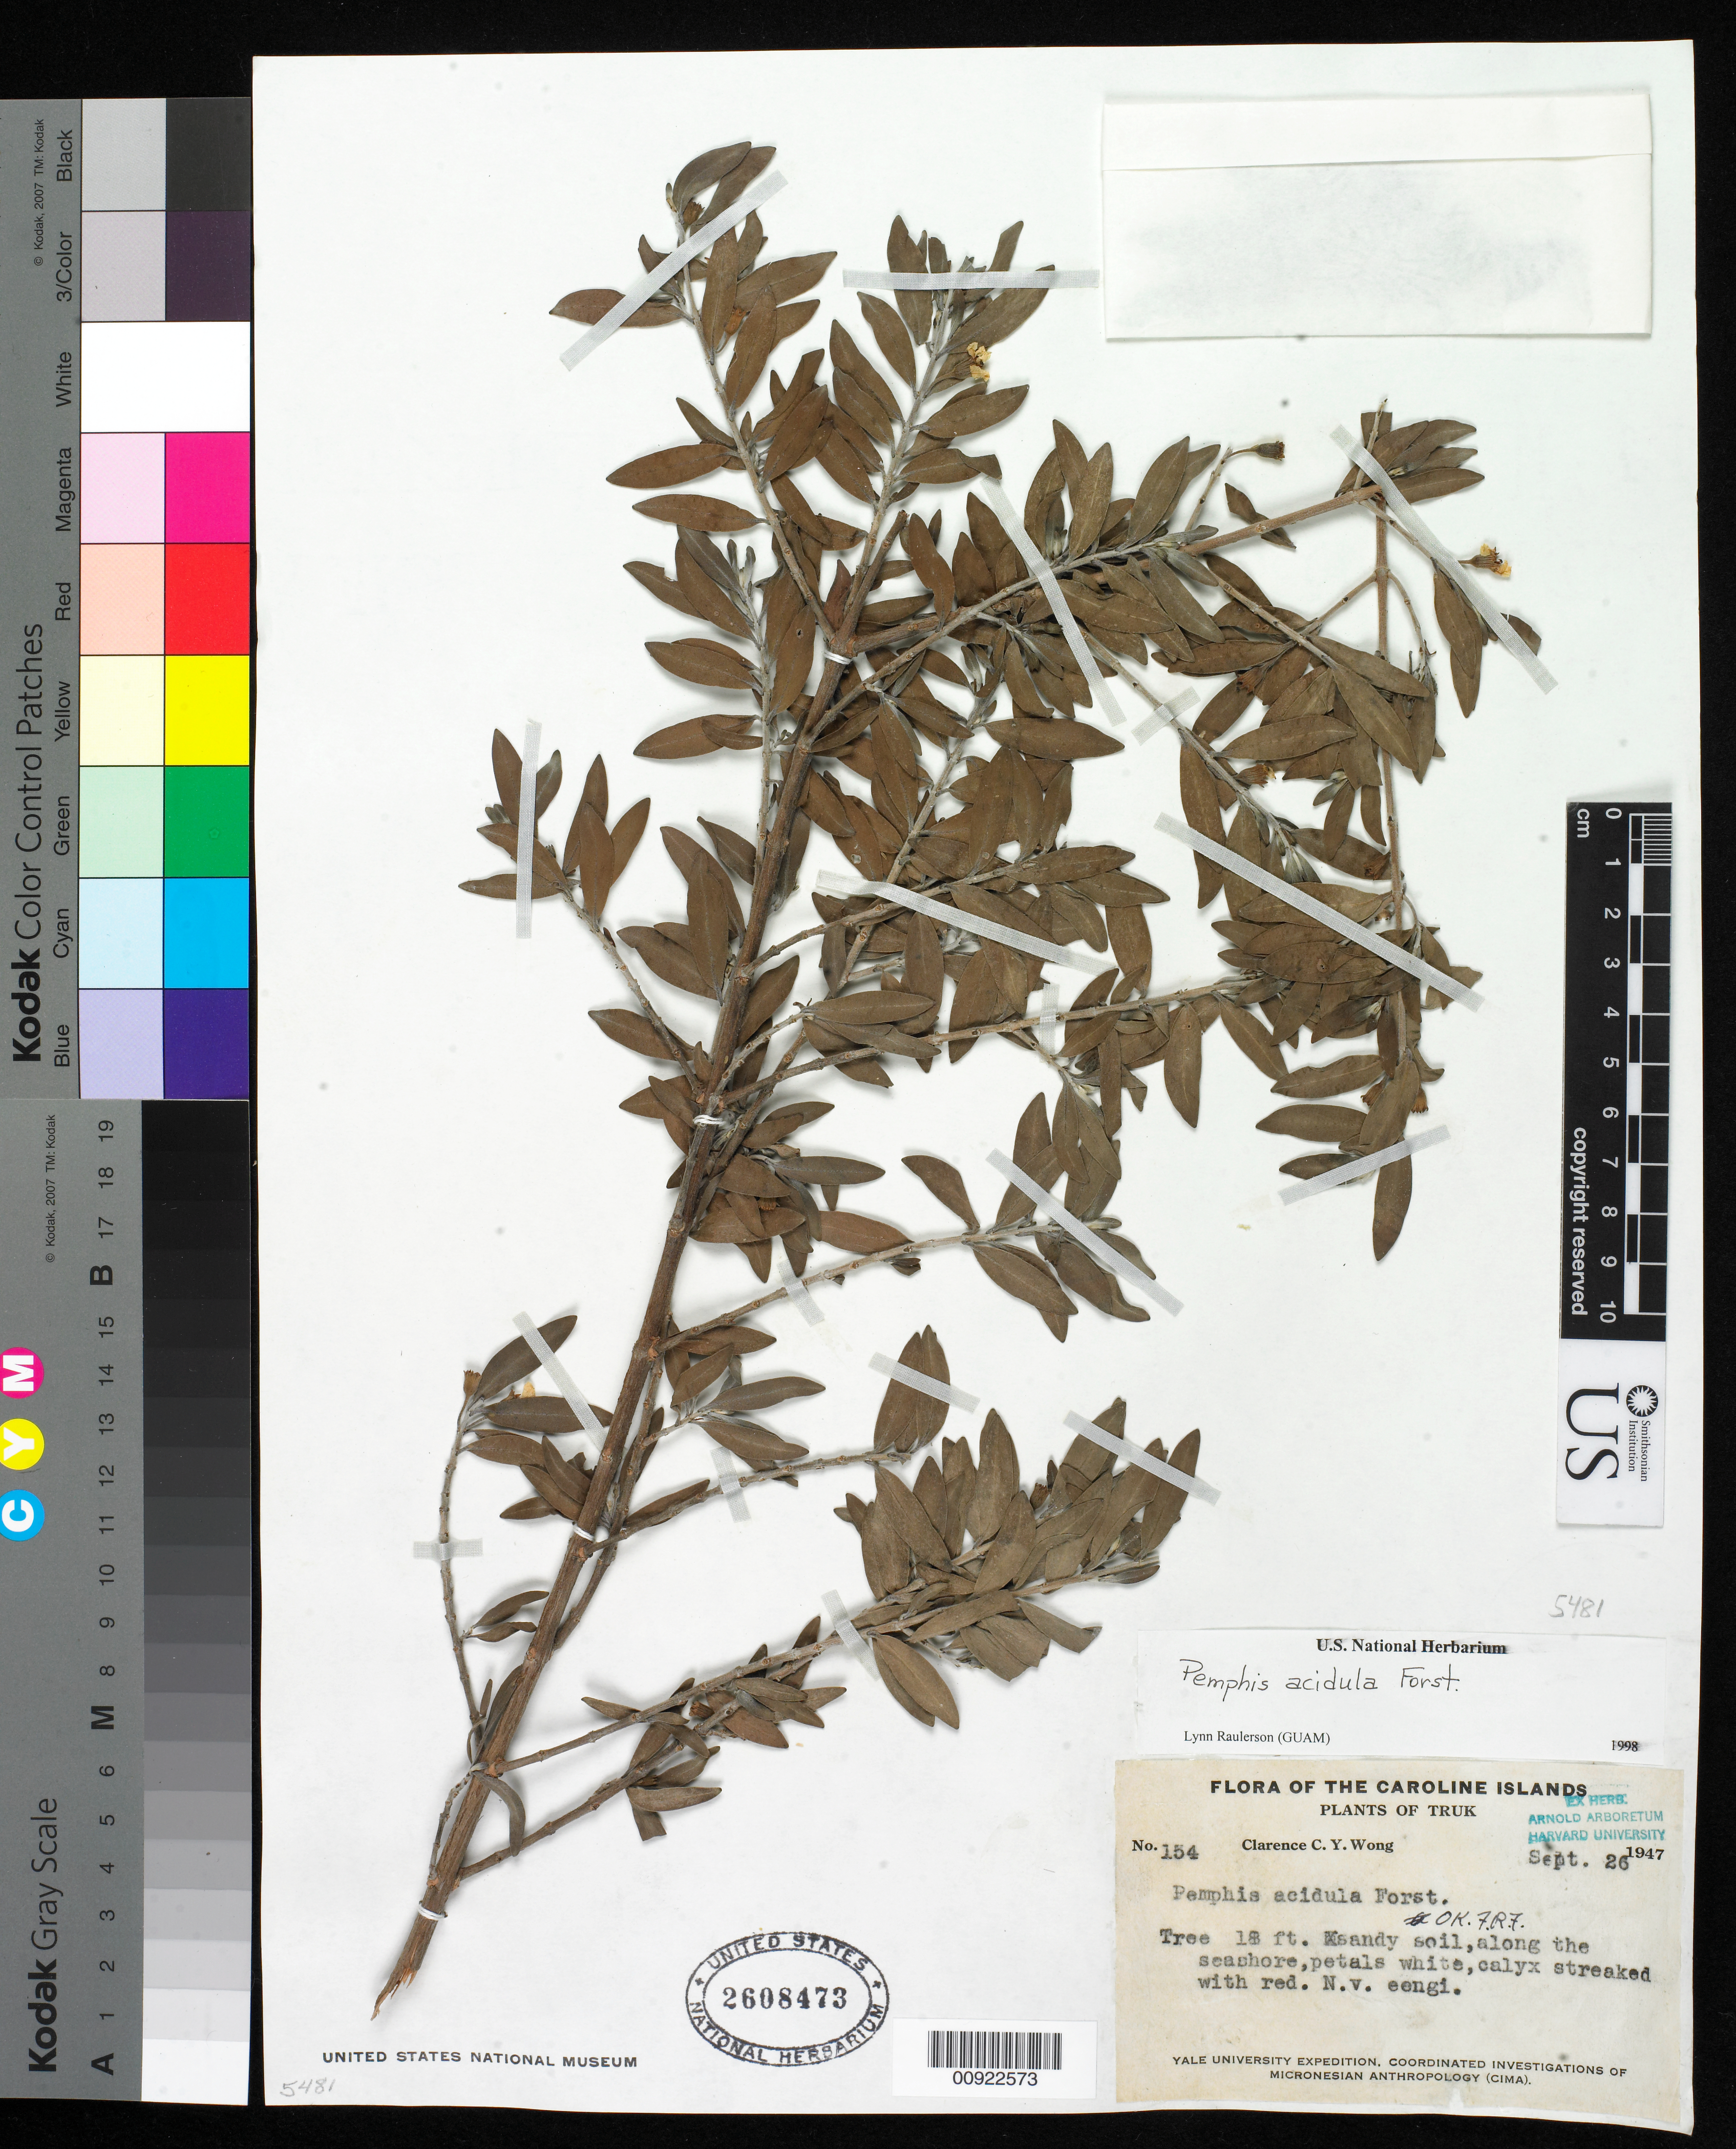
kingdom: Plantae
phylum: Tracheophyta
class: Magnoliopsida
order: Myrtales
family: Lythraceae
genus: Pemphis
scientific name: Pemphis acidula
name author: J.R. Forst. & G. Forst.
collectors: C. Wong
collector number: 154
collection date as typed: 26 Sep 1947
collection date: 1947-09-26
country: Micronesia, Federated States of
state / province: Truk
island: Truk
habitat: Along the seashore.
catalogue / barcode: US 2608473